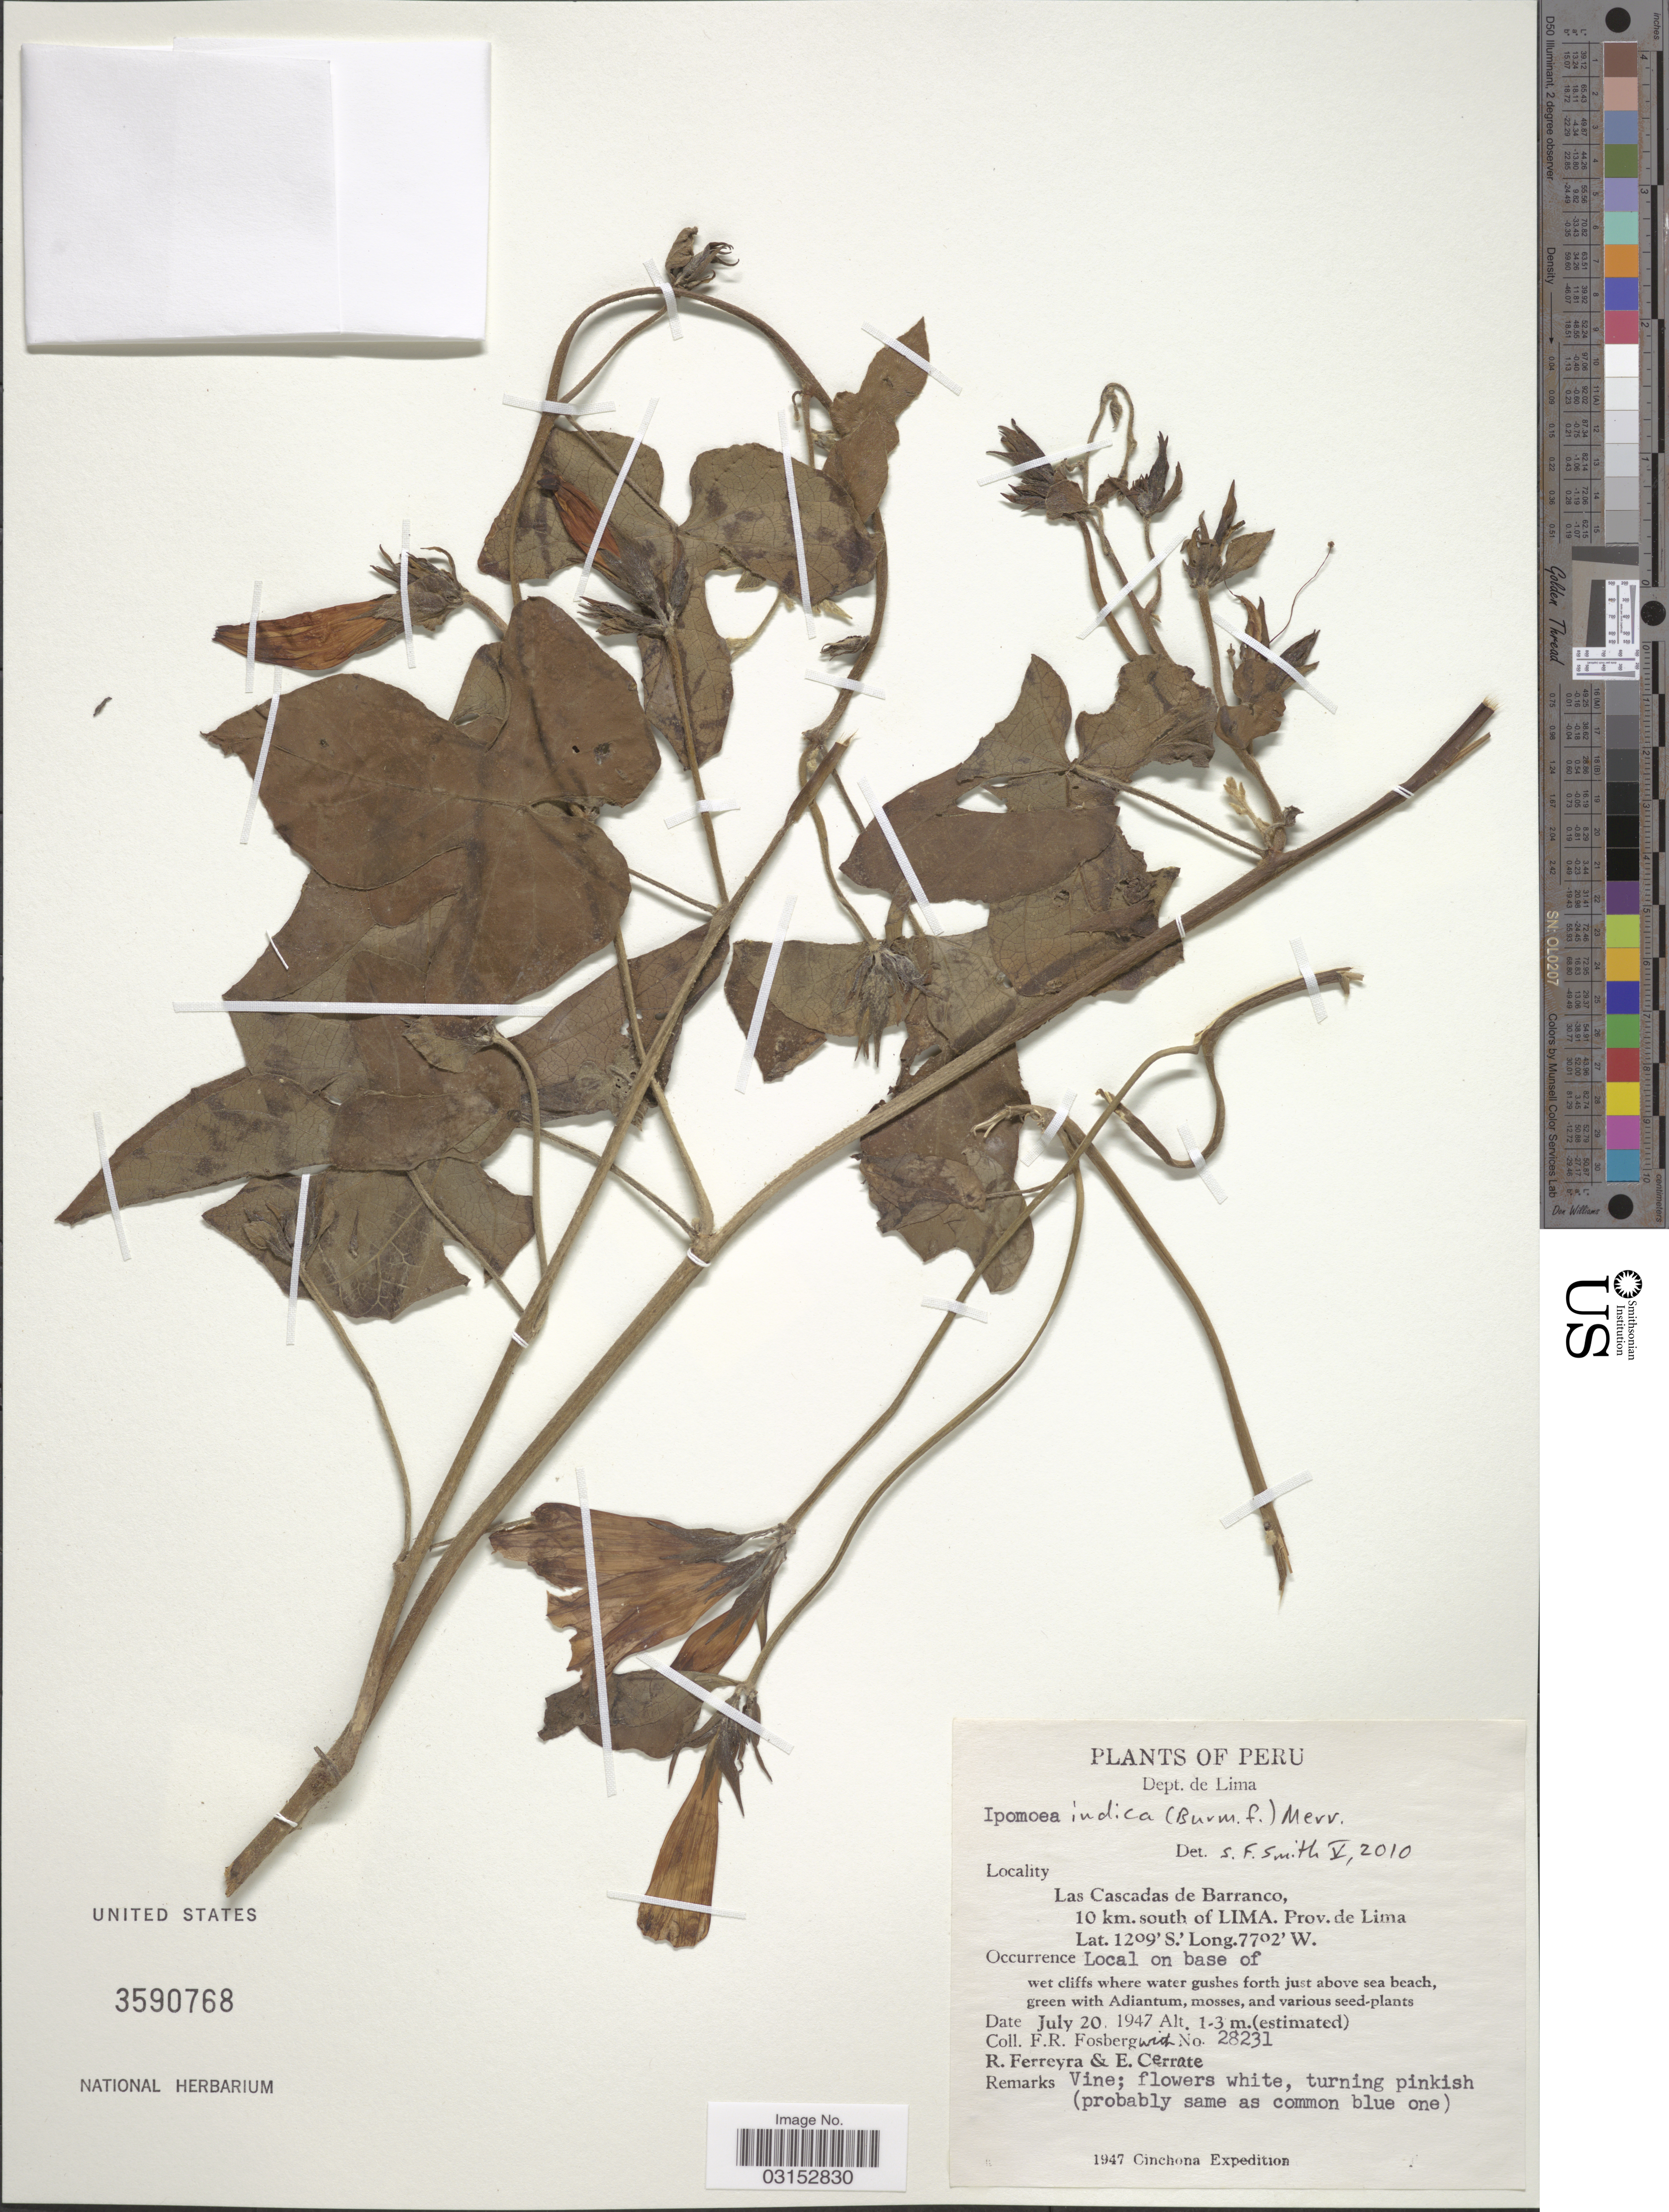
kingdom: Plantae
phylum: Tracheophyta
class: Magnoliopsida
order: Solanales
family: Convolvulaceae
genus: Ipomoea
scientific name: Ipomoea indica (Burm.) Merr. var. indica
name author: (Burm.) Merr.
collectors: F. R. Fosberg, R. A. Ferreyra & E. Cerrate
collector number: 28231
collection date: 1947-07-20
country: Peru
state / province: Lima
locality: Dept. de Lima. Las Cascadas de Barranco, 10 km.south of Lima.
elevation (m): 1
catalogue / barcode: US 3590768